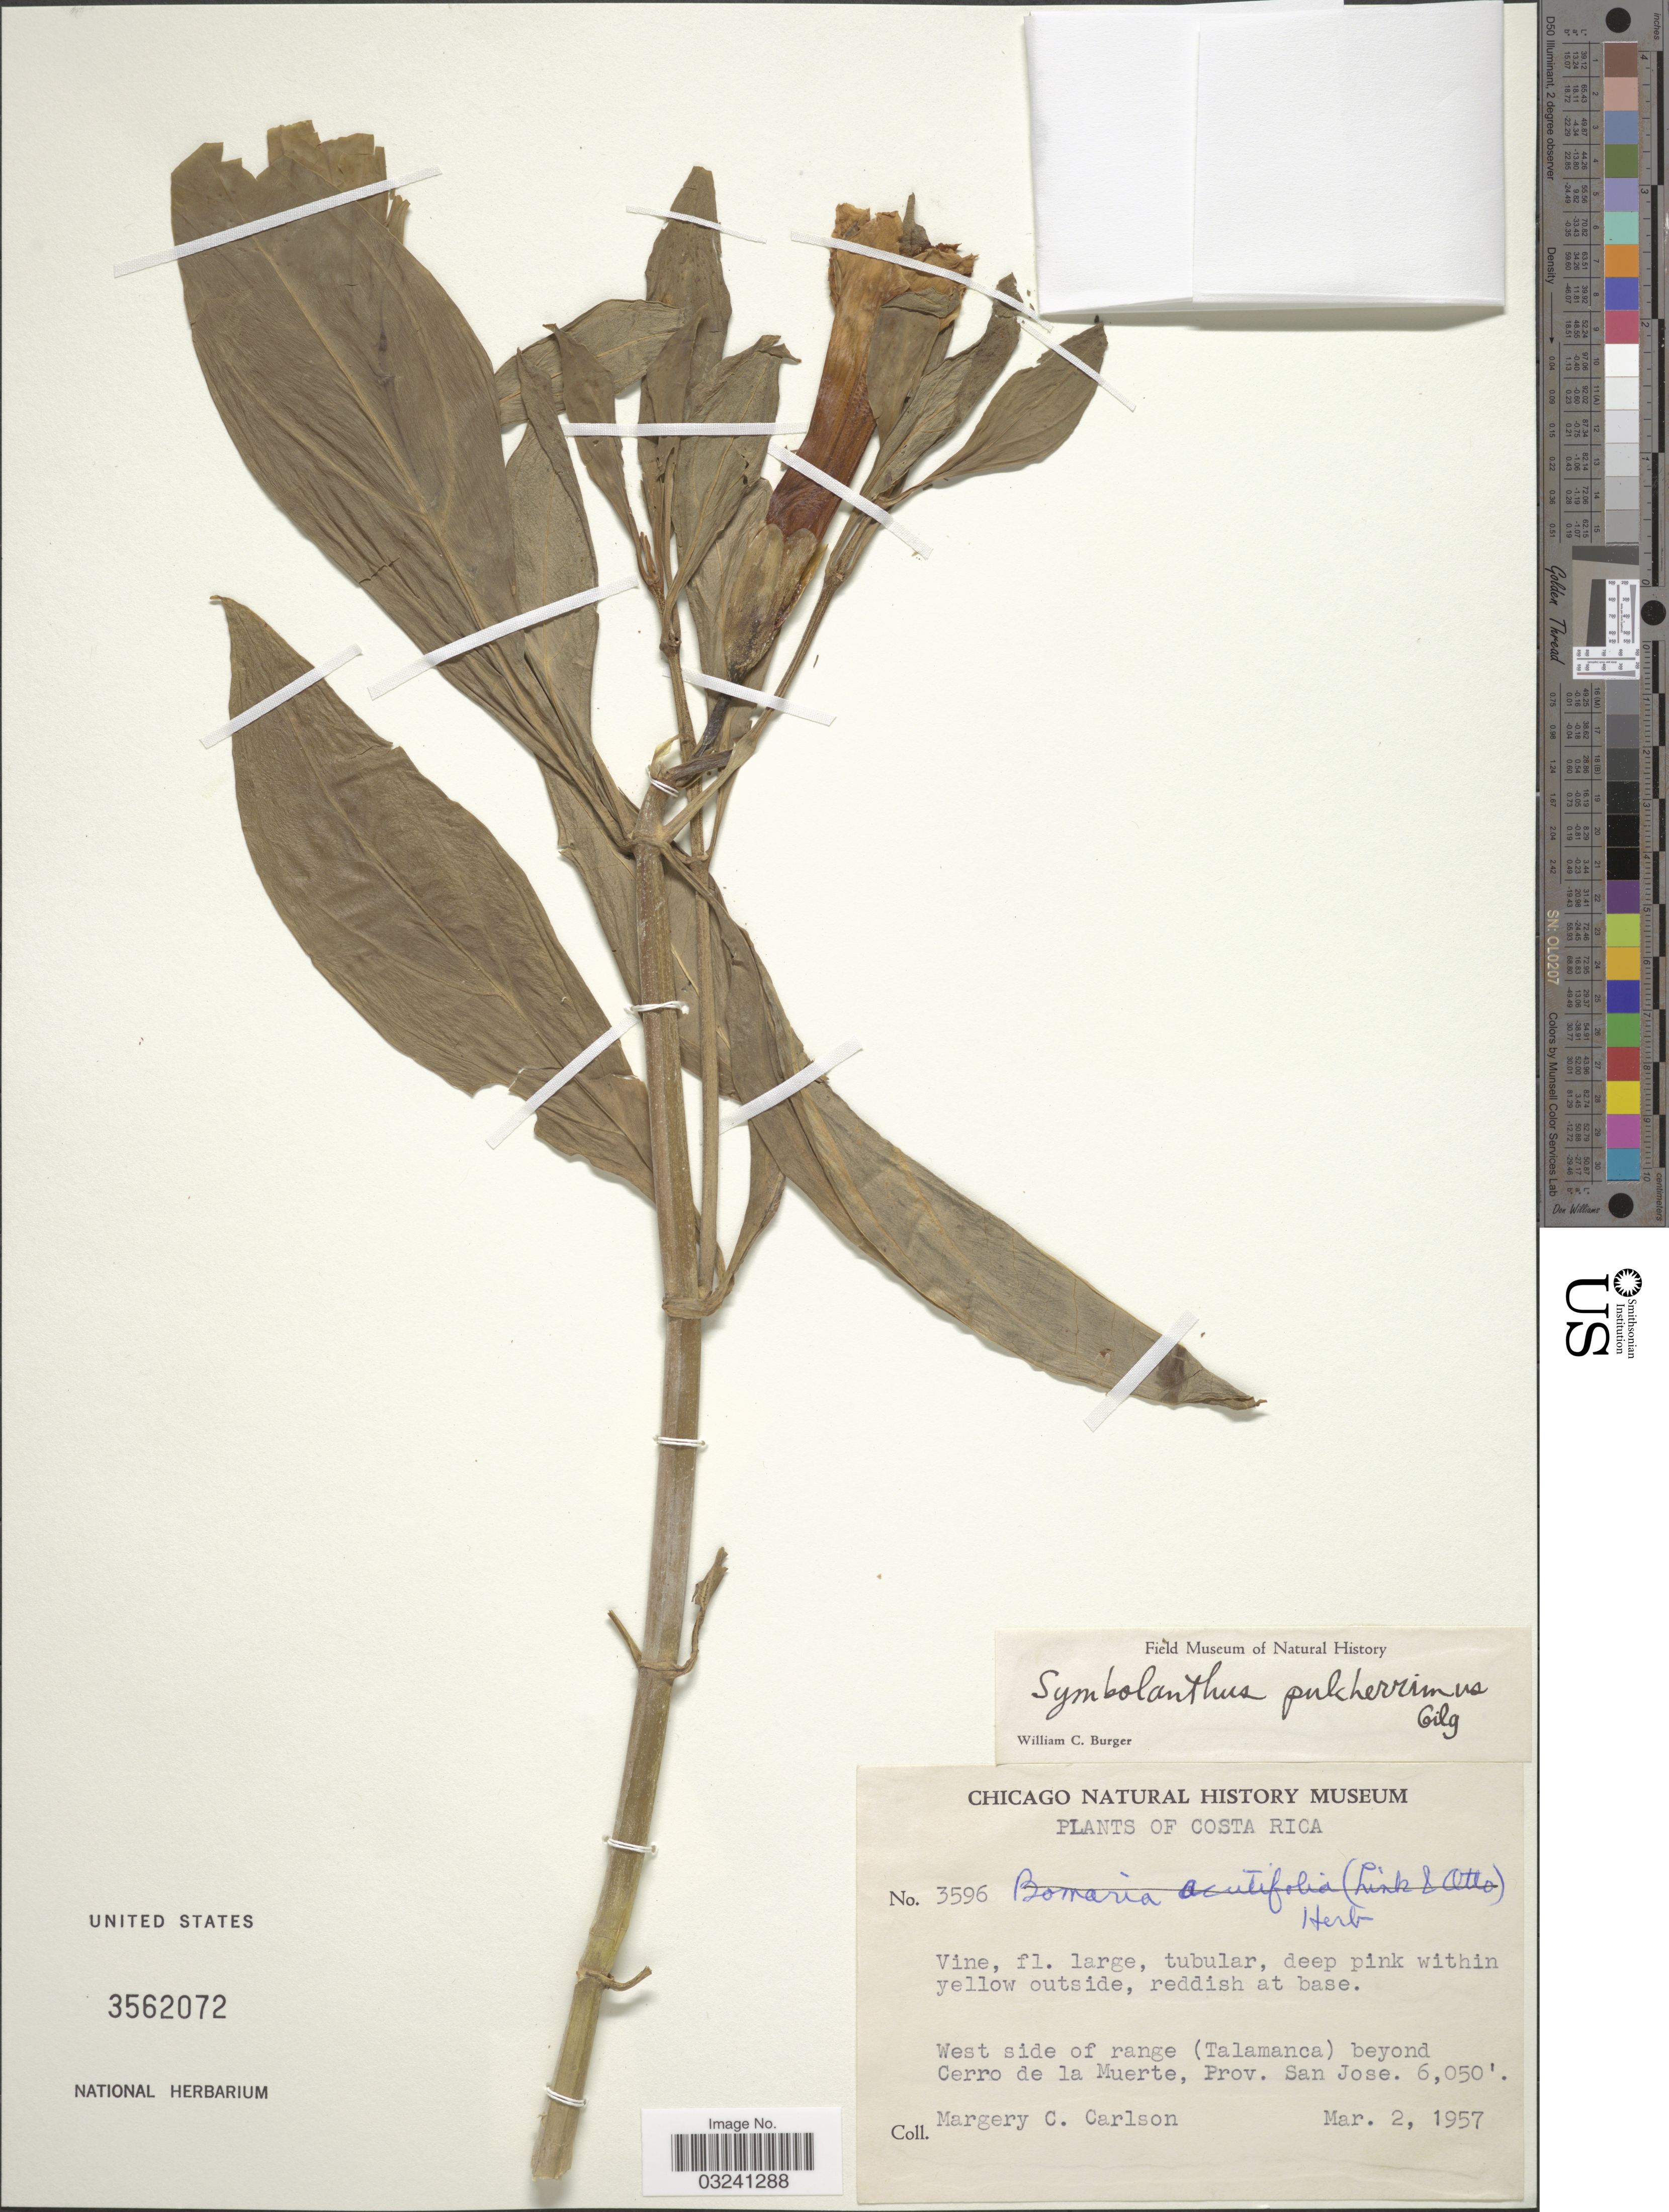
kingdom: Plantae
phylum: Tracheophyta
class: Magnoliopsida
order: Gentianales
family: Gentianaceae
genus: Symbolanthus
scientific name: Symbolanthus pulcherrimus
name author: Gilg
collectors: M. C. Carlson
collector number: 3596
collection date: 1957-03-02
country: Costa Rica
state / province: San José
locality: West side of range (Talamanca) beyond Cerro de la Muerte.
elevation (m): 1844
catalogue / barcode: US 3562072